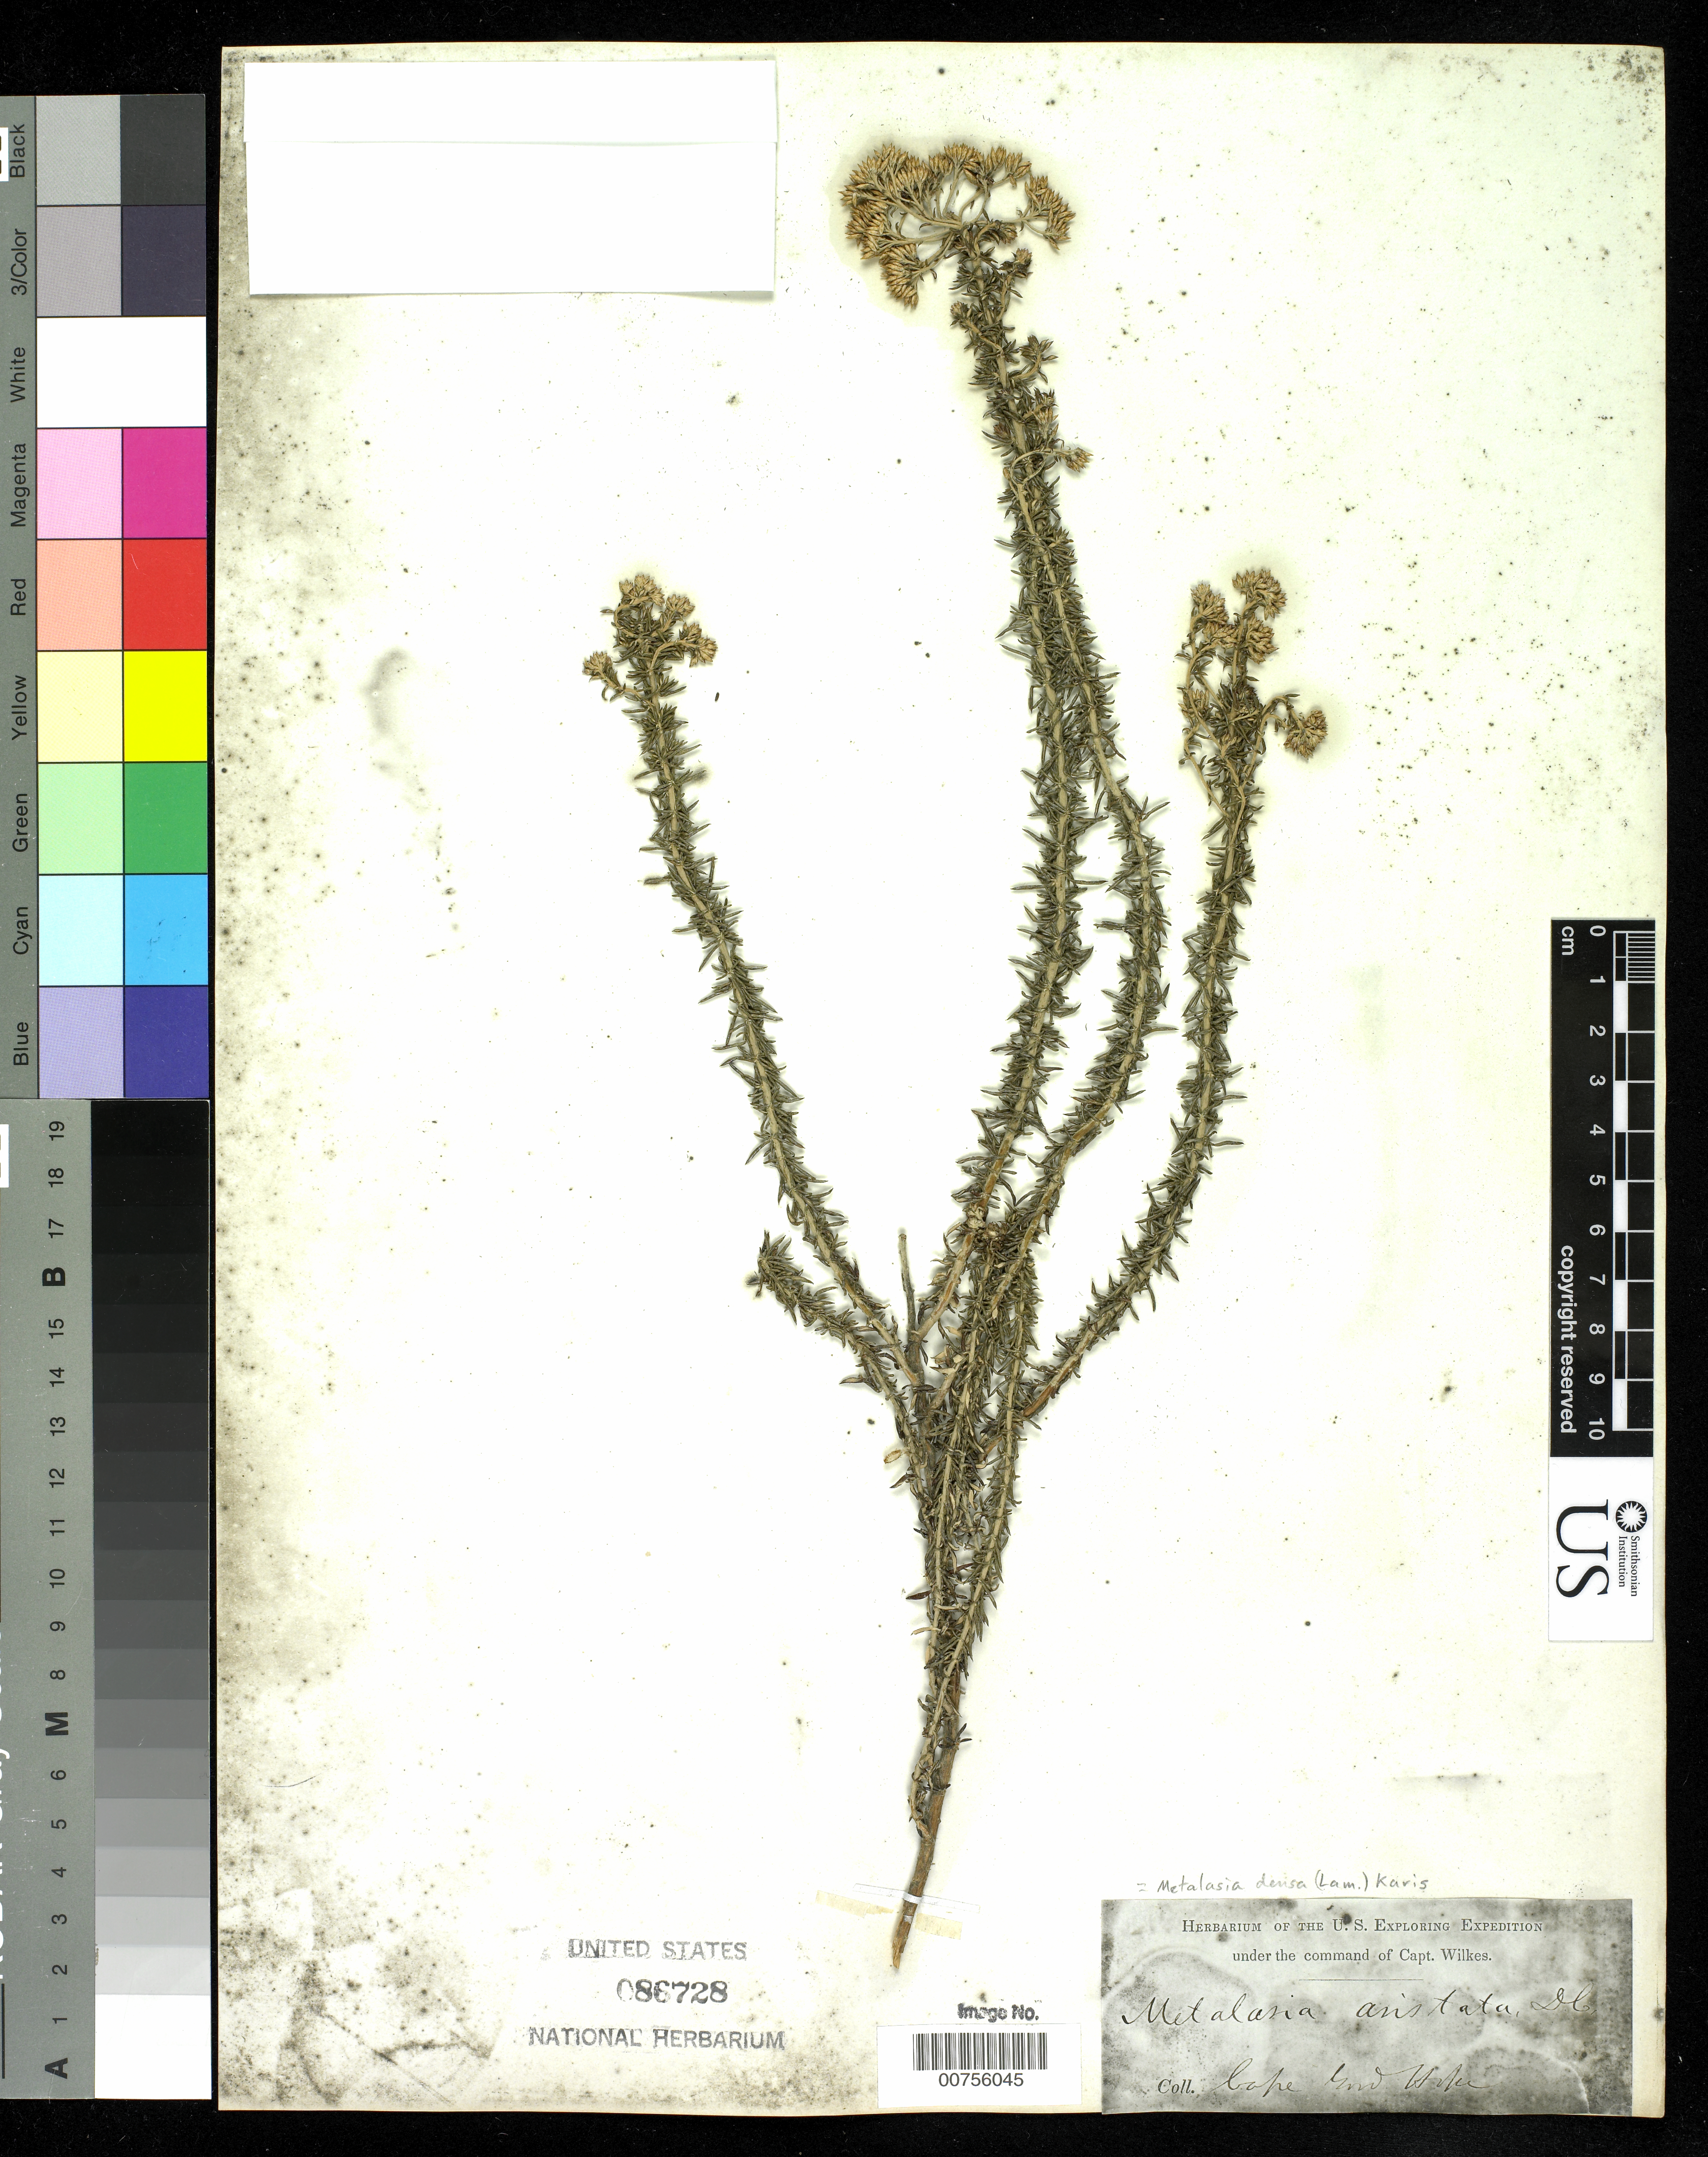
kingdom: Plantae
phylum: Tracheophyta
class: Magnoliopsida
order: Asterales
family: Asteraceae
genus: Metalasia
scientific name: Metalasia densa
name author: (Lam.) P.O. Karis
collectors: Wilkes Explor. Exped.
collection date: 1838/1842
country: South Africa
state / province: Western Cape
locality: Cape of Good Hope. Cape Town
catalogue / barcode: US 86728